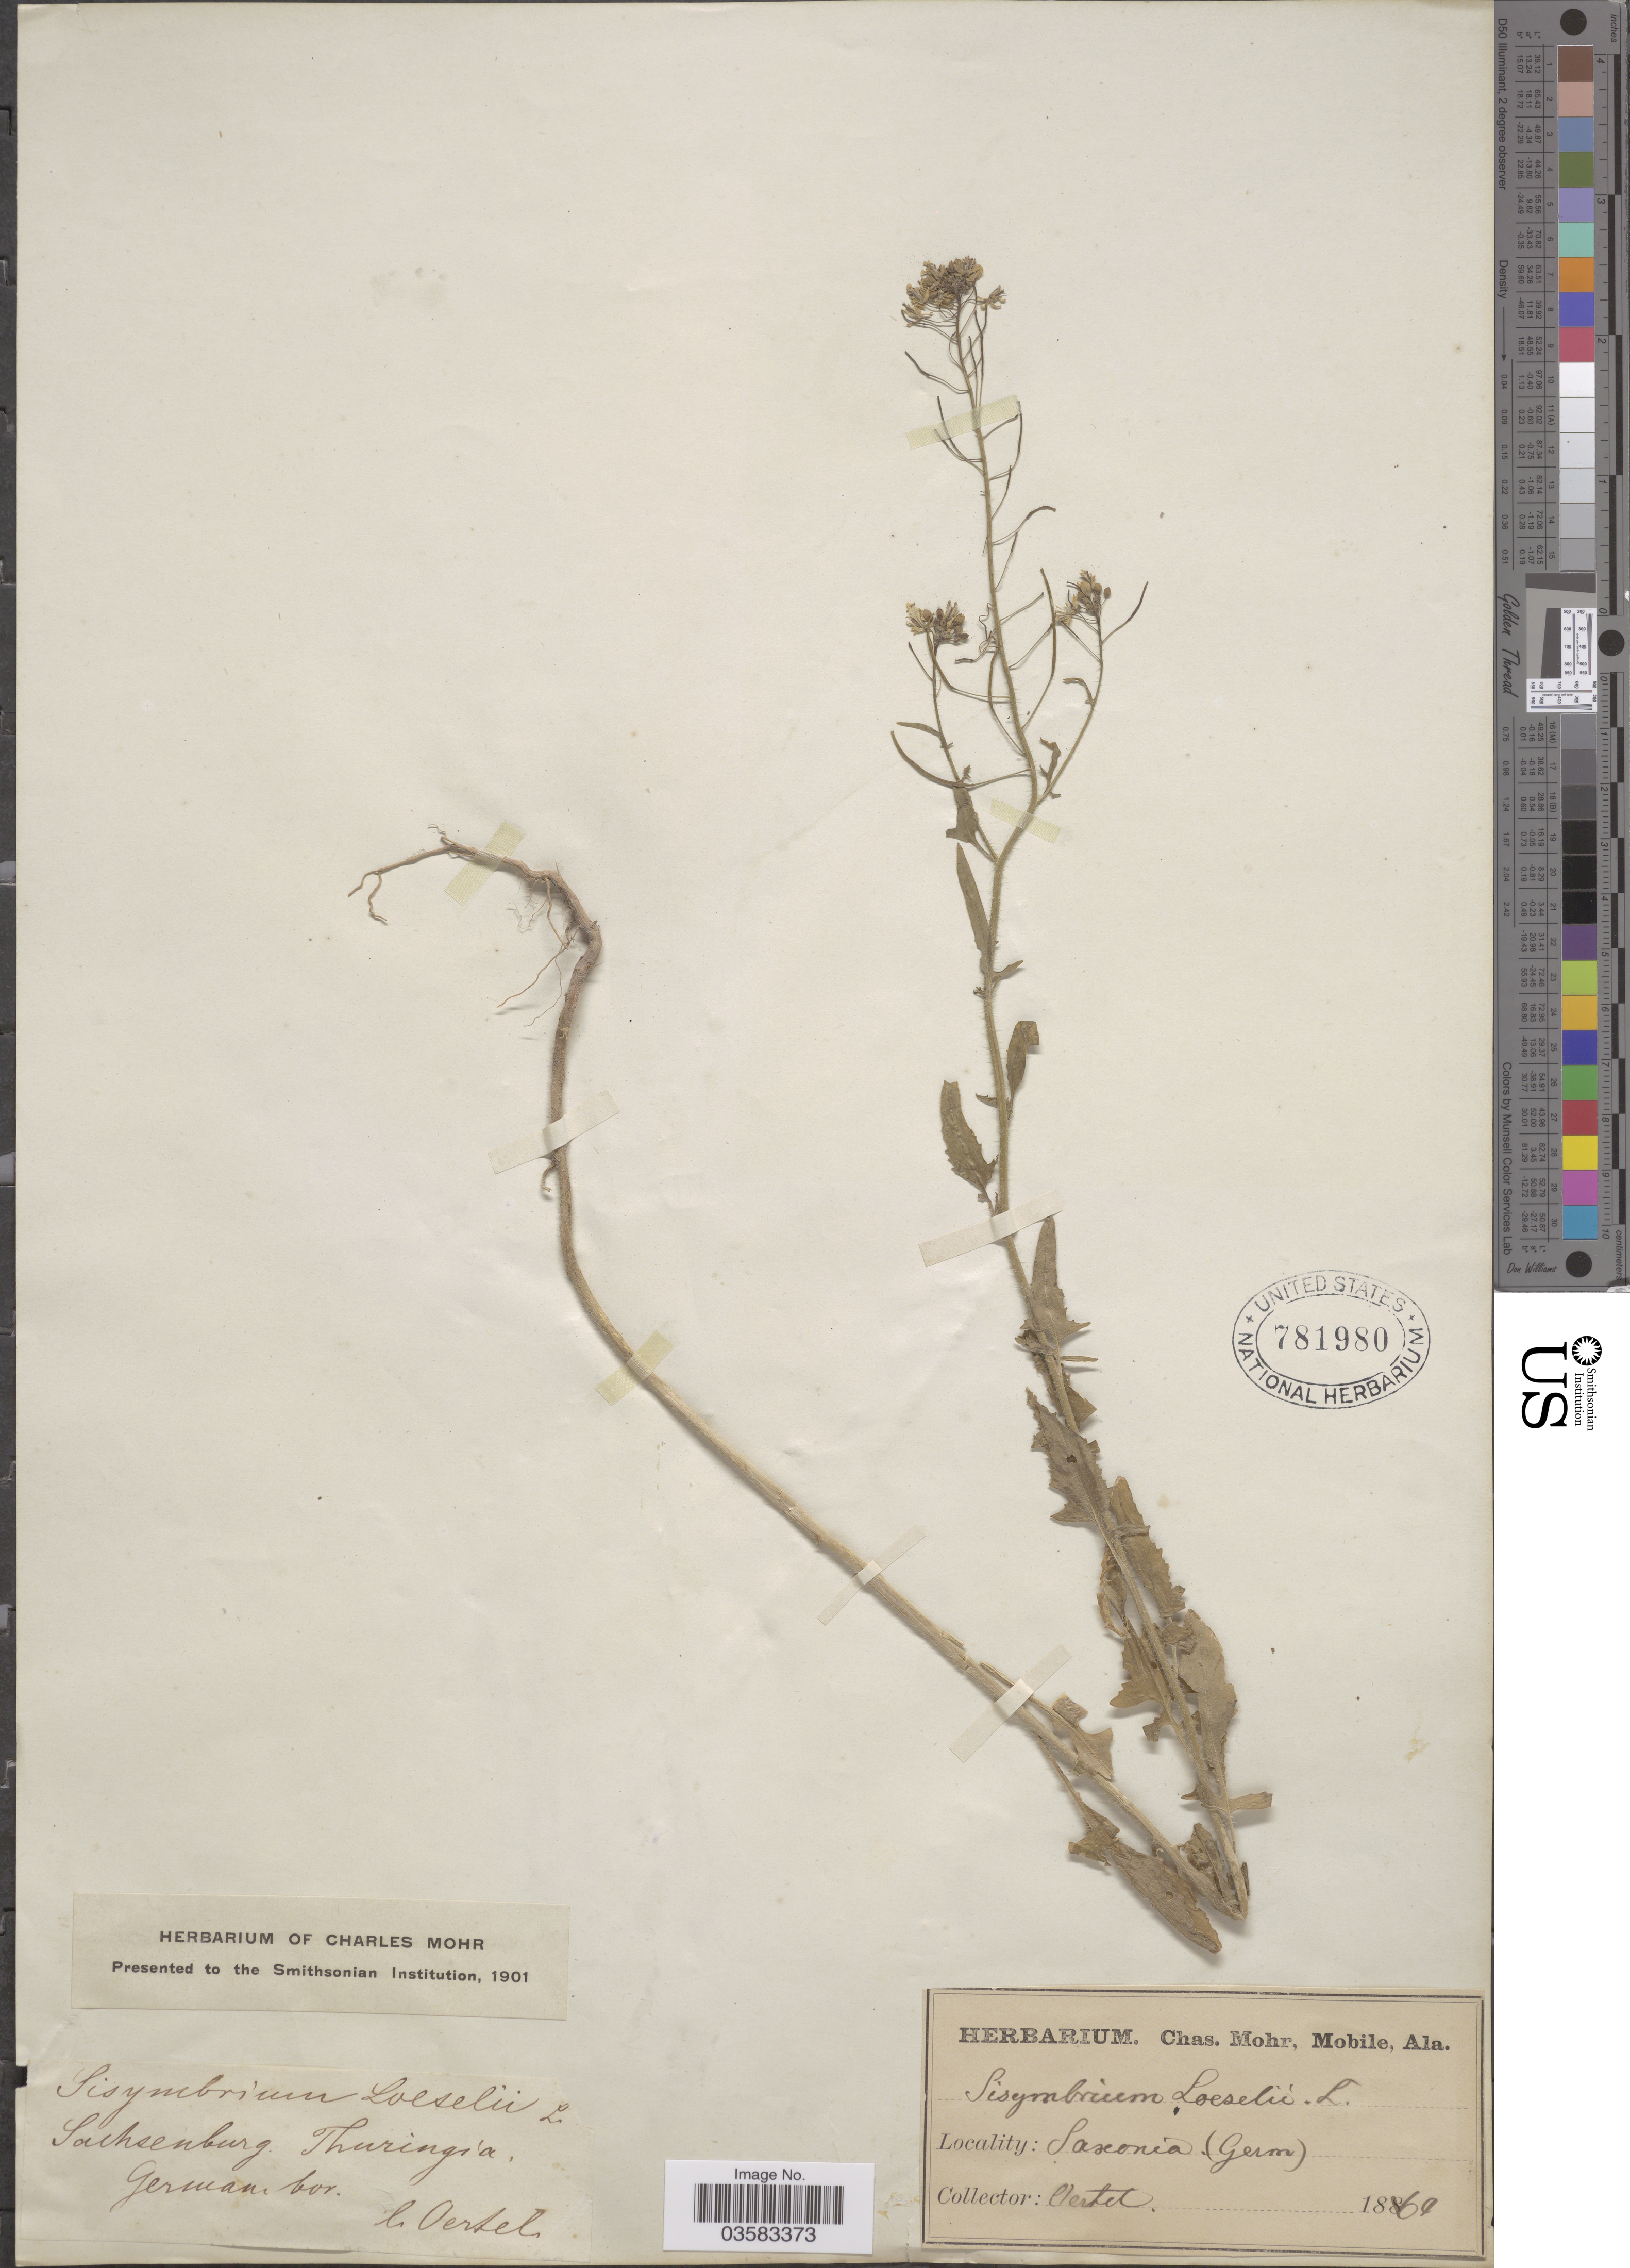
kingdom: Plantae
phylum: Tracheophyta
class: Magnoliopsida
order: Brassicales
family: Brassicaceae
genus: Sisymbrium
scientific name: Sisymbrium loeselii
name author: L.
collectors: Oertel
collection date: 1869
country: Germany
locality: Sachsenburg. Thuringia. Saxonia.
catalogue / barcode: US 781980